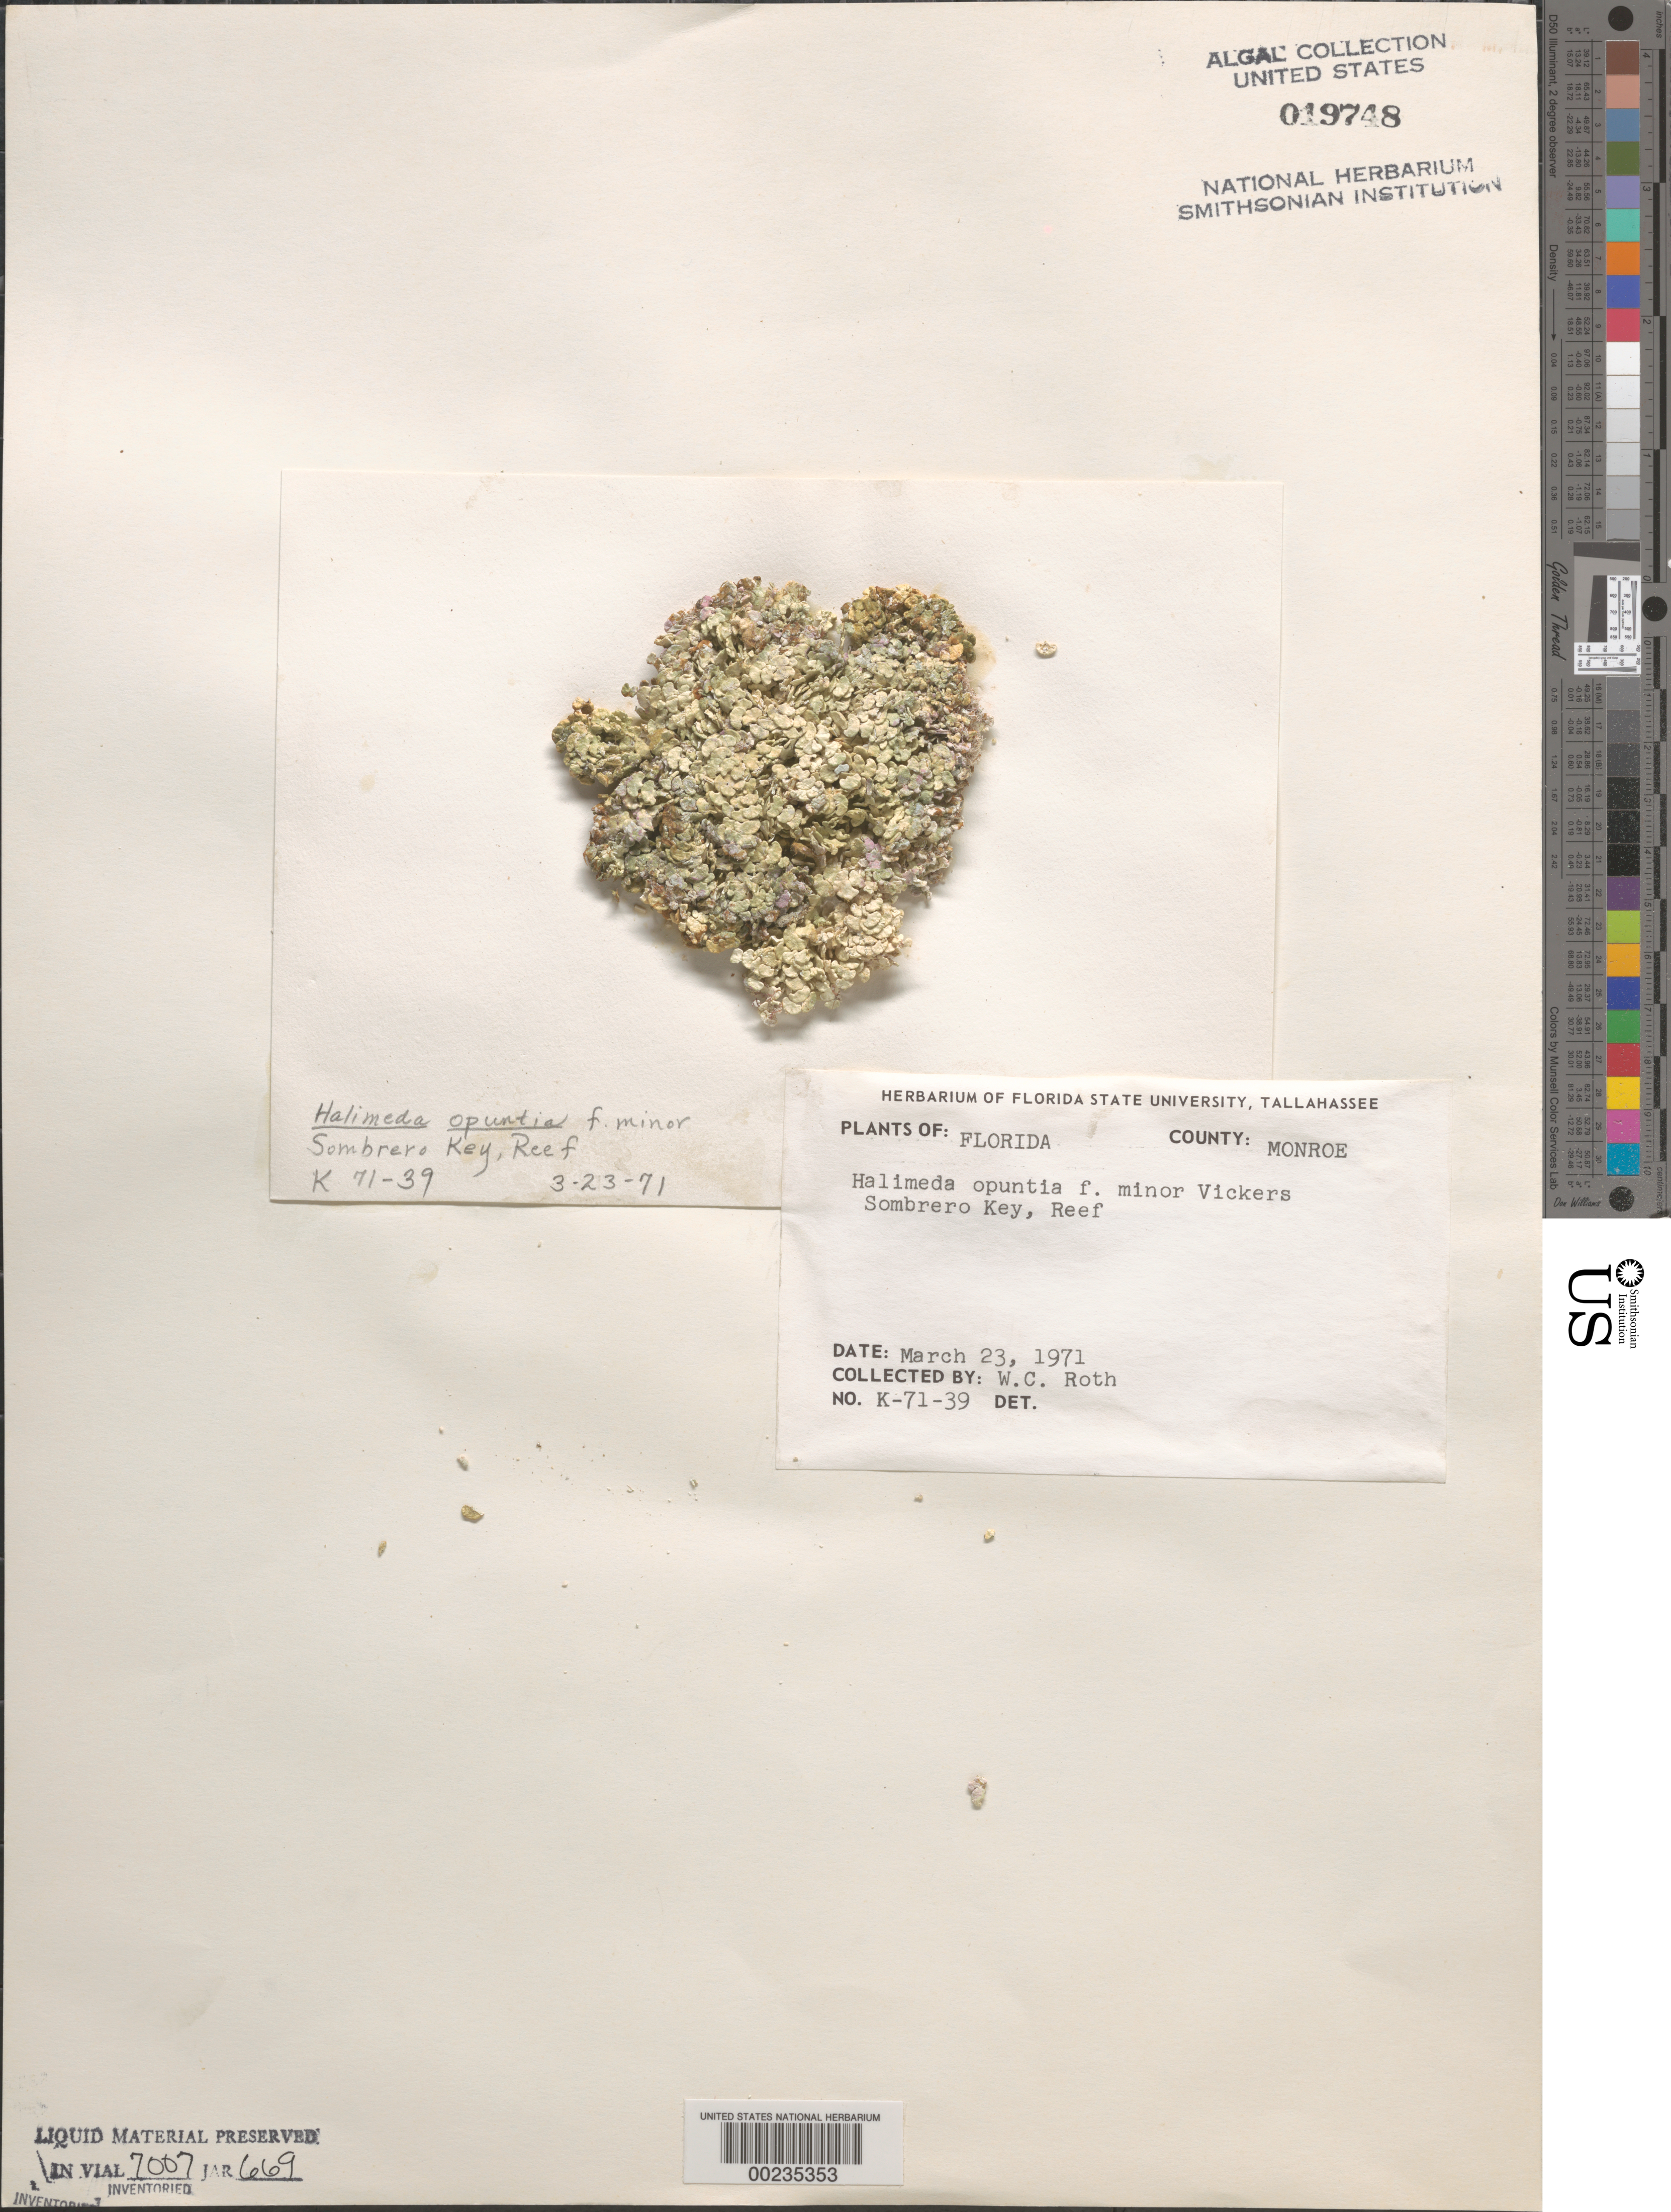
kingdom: Plantae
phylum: Chlorophyta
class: Ulvophyceae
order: Bryopsidales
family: Halimedaceae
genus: Halimeda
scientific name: Halimeda opuntia f. minor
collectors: W. C. Roth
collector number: K-71-39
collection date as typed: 23 Mar 1971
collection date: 1971-03-23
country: United States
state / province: Florida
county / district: Monroe County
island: Sombrero Key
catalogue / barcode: US 19748